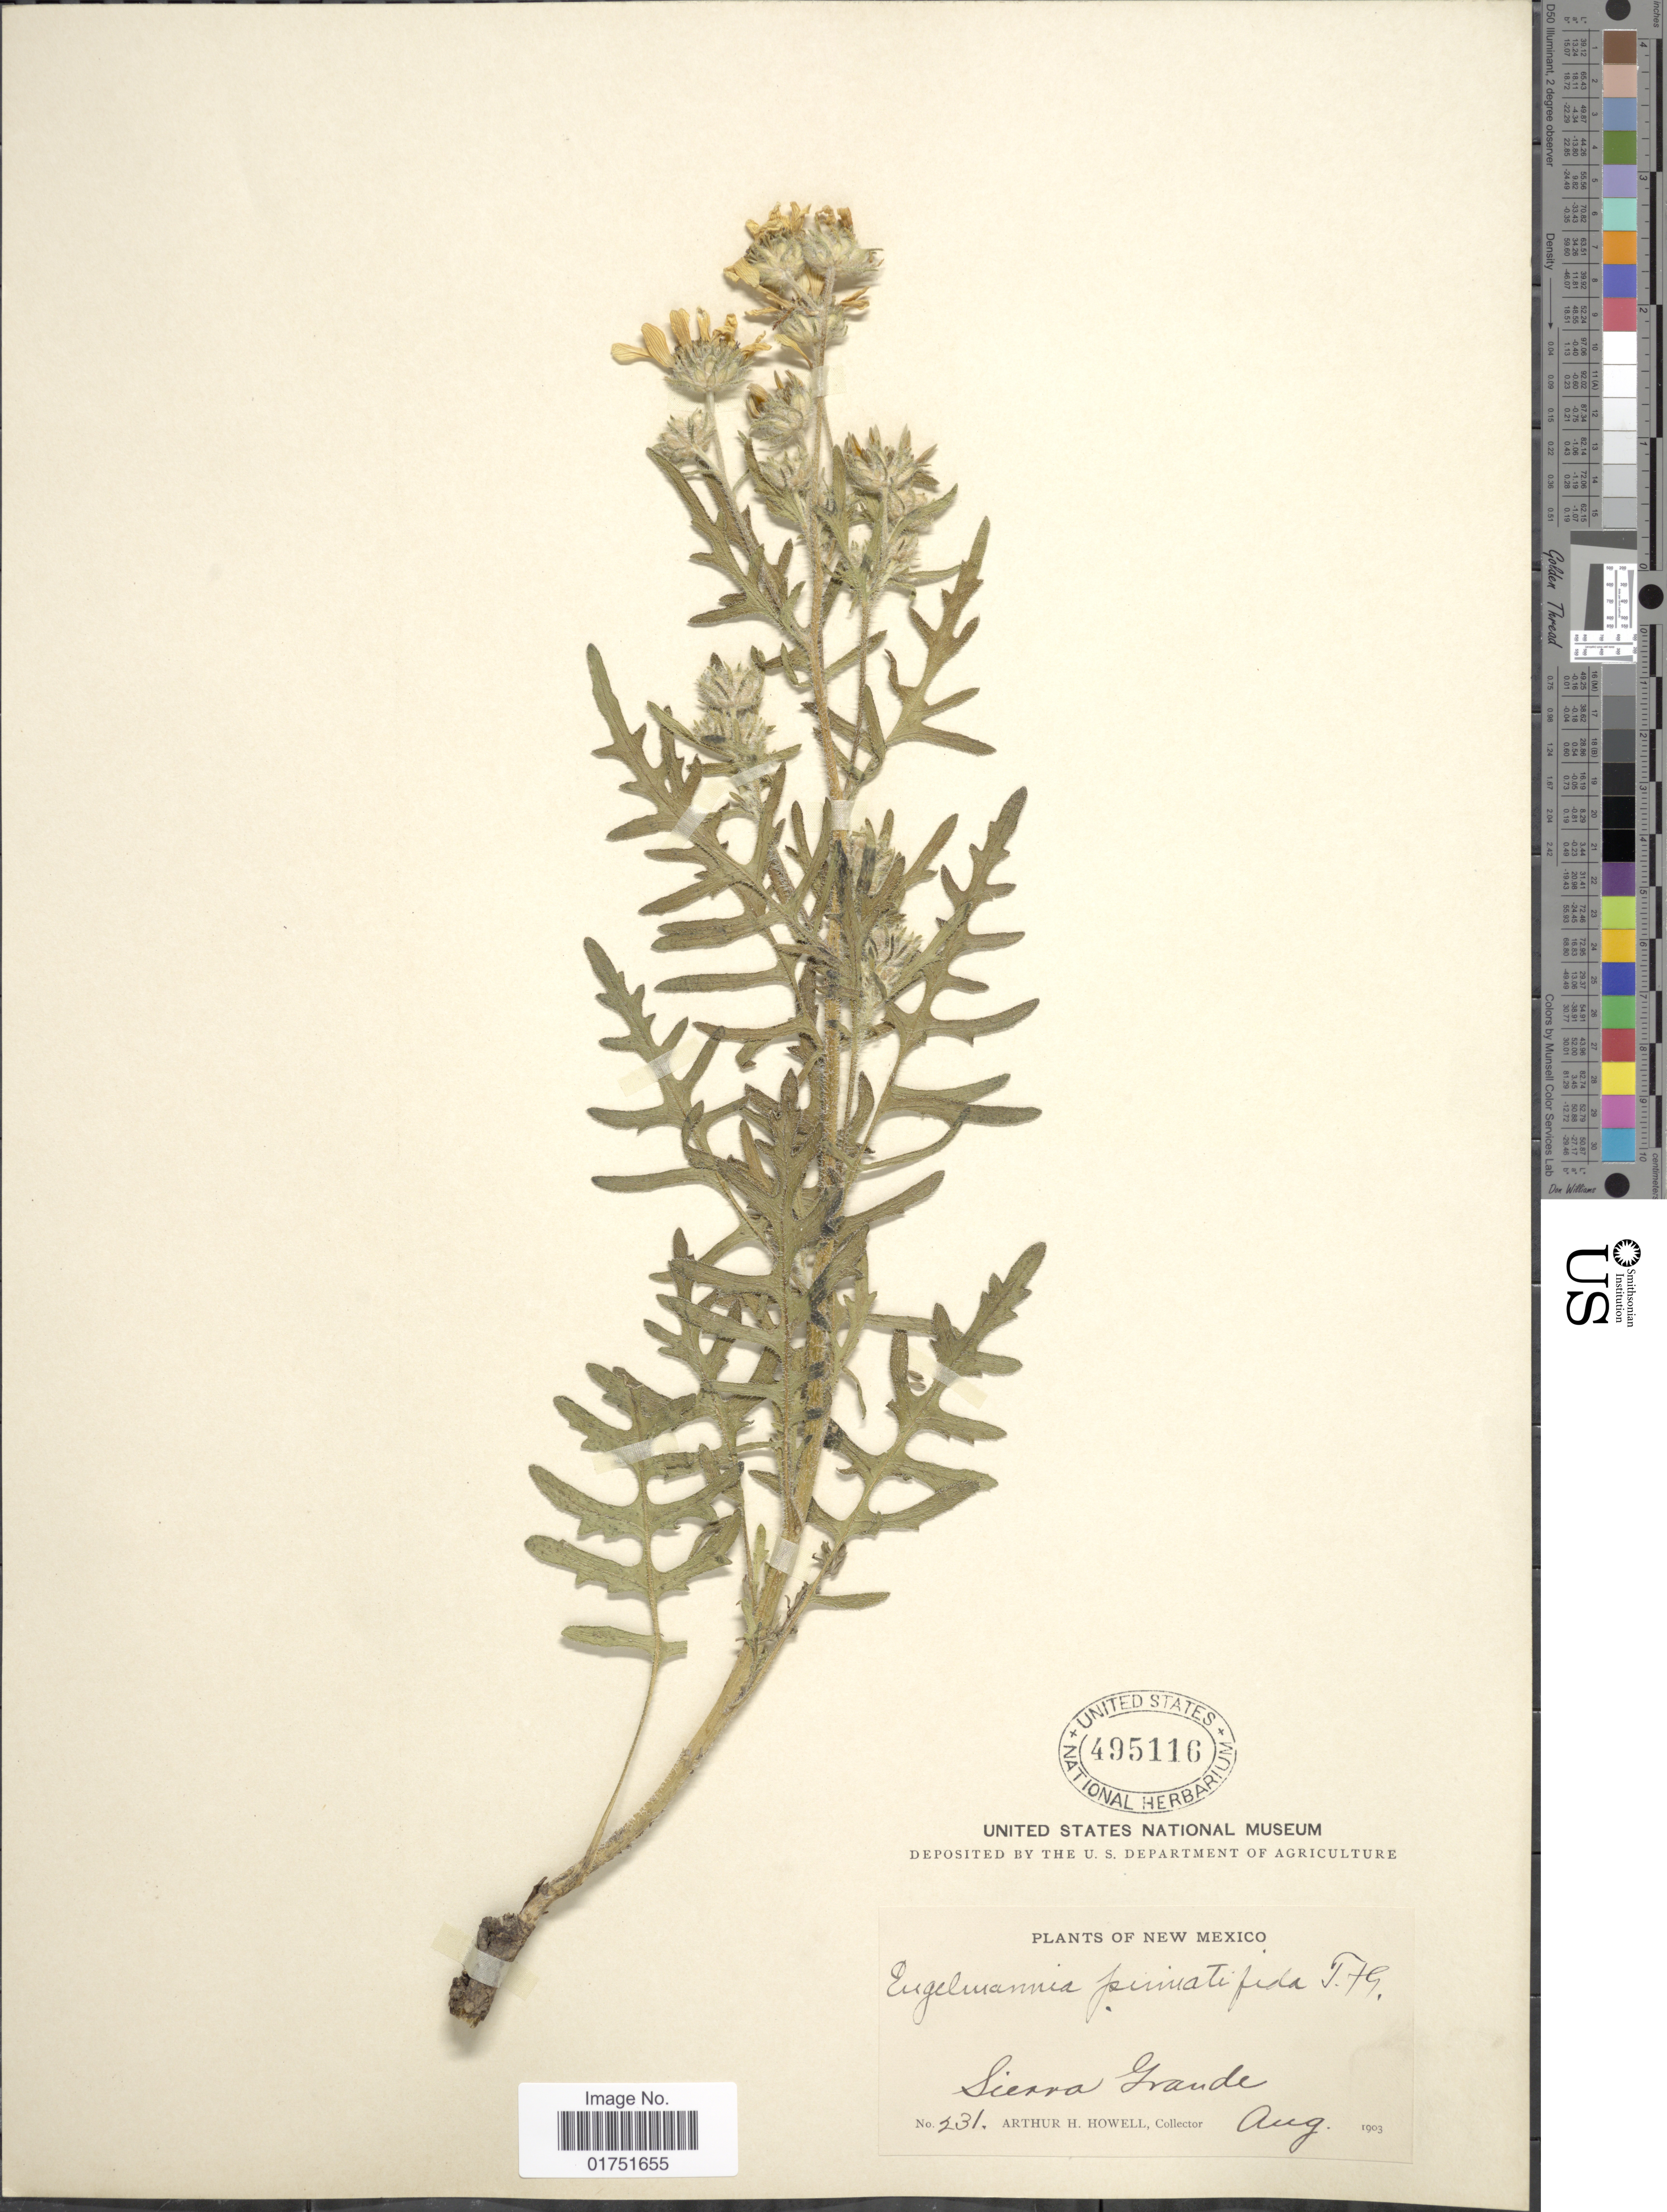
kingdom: Plantae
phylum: Tracheophyta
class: Magnoliopsida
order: Asterales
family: Asteraceae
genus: Engelmannia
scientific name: Engelmannia pinnatifida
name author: Torr. & A. Gray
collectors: A. H. Howell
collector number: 231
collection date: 1903-08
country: United States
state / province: New Mexico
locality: Sierra Grande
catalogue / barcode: US 495116